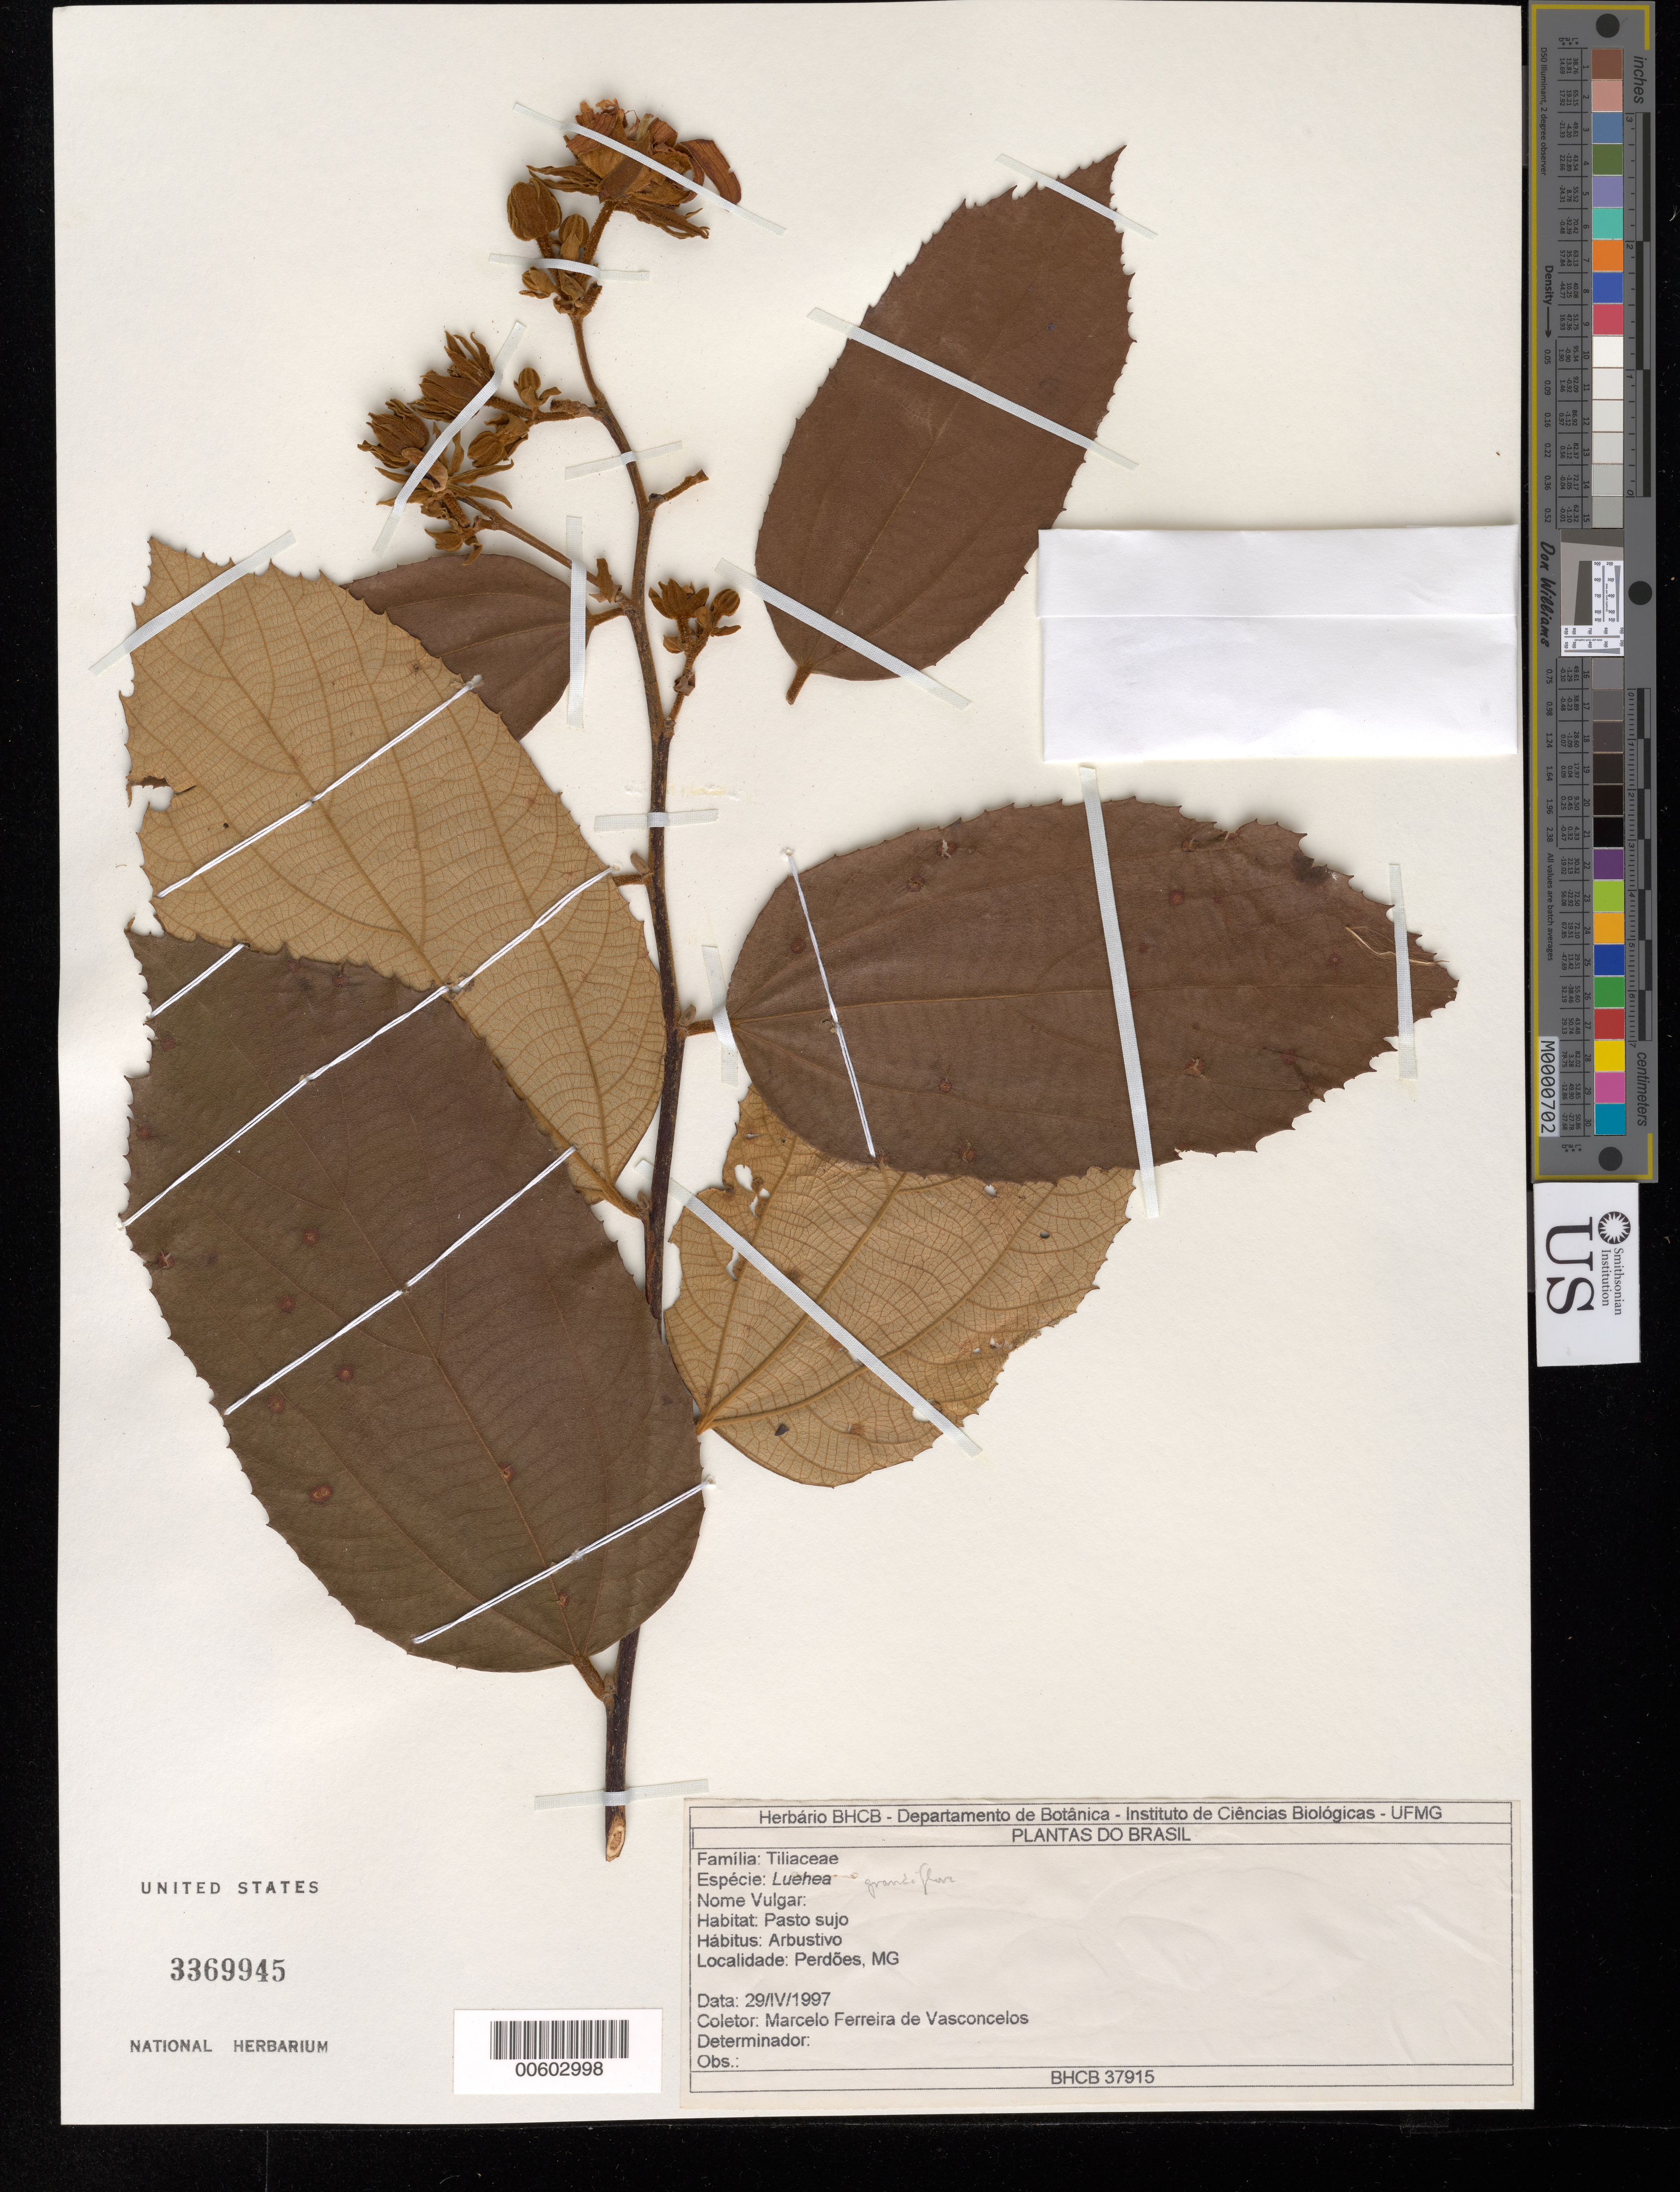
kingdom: Plantae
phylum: Tracheophyta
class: Magnoliopsida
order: Malvales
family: Malvaceae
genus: Luehea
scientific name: Luehea sp.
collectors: M. Ferriera de Vasconcelos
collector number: BHCB 37915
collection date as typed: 29 Apr 1997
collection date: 1997-04-29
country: Brazil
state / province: Minas Gerais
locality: Perdoes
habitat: Pasto sujo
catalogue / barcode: US 3369945